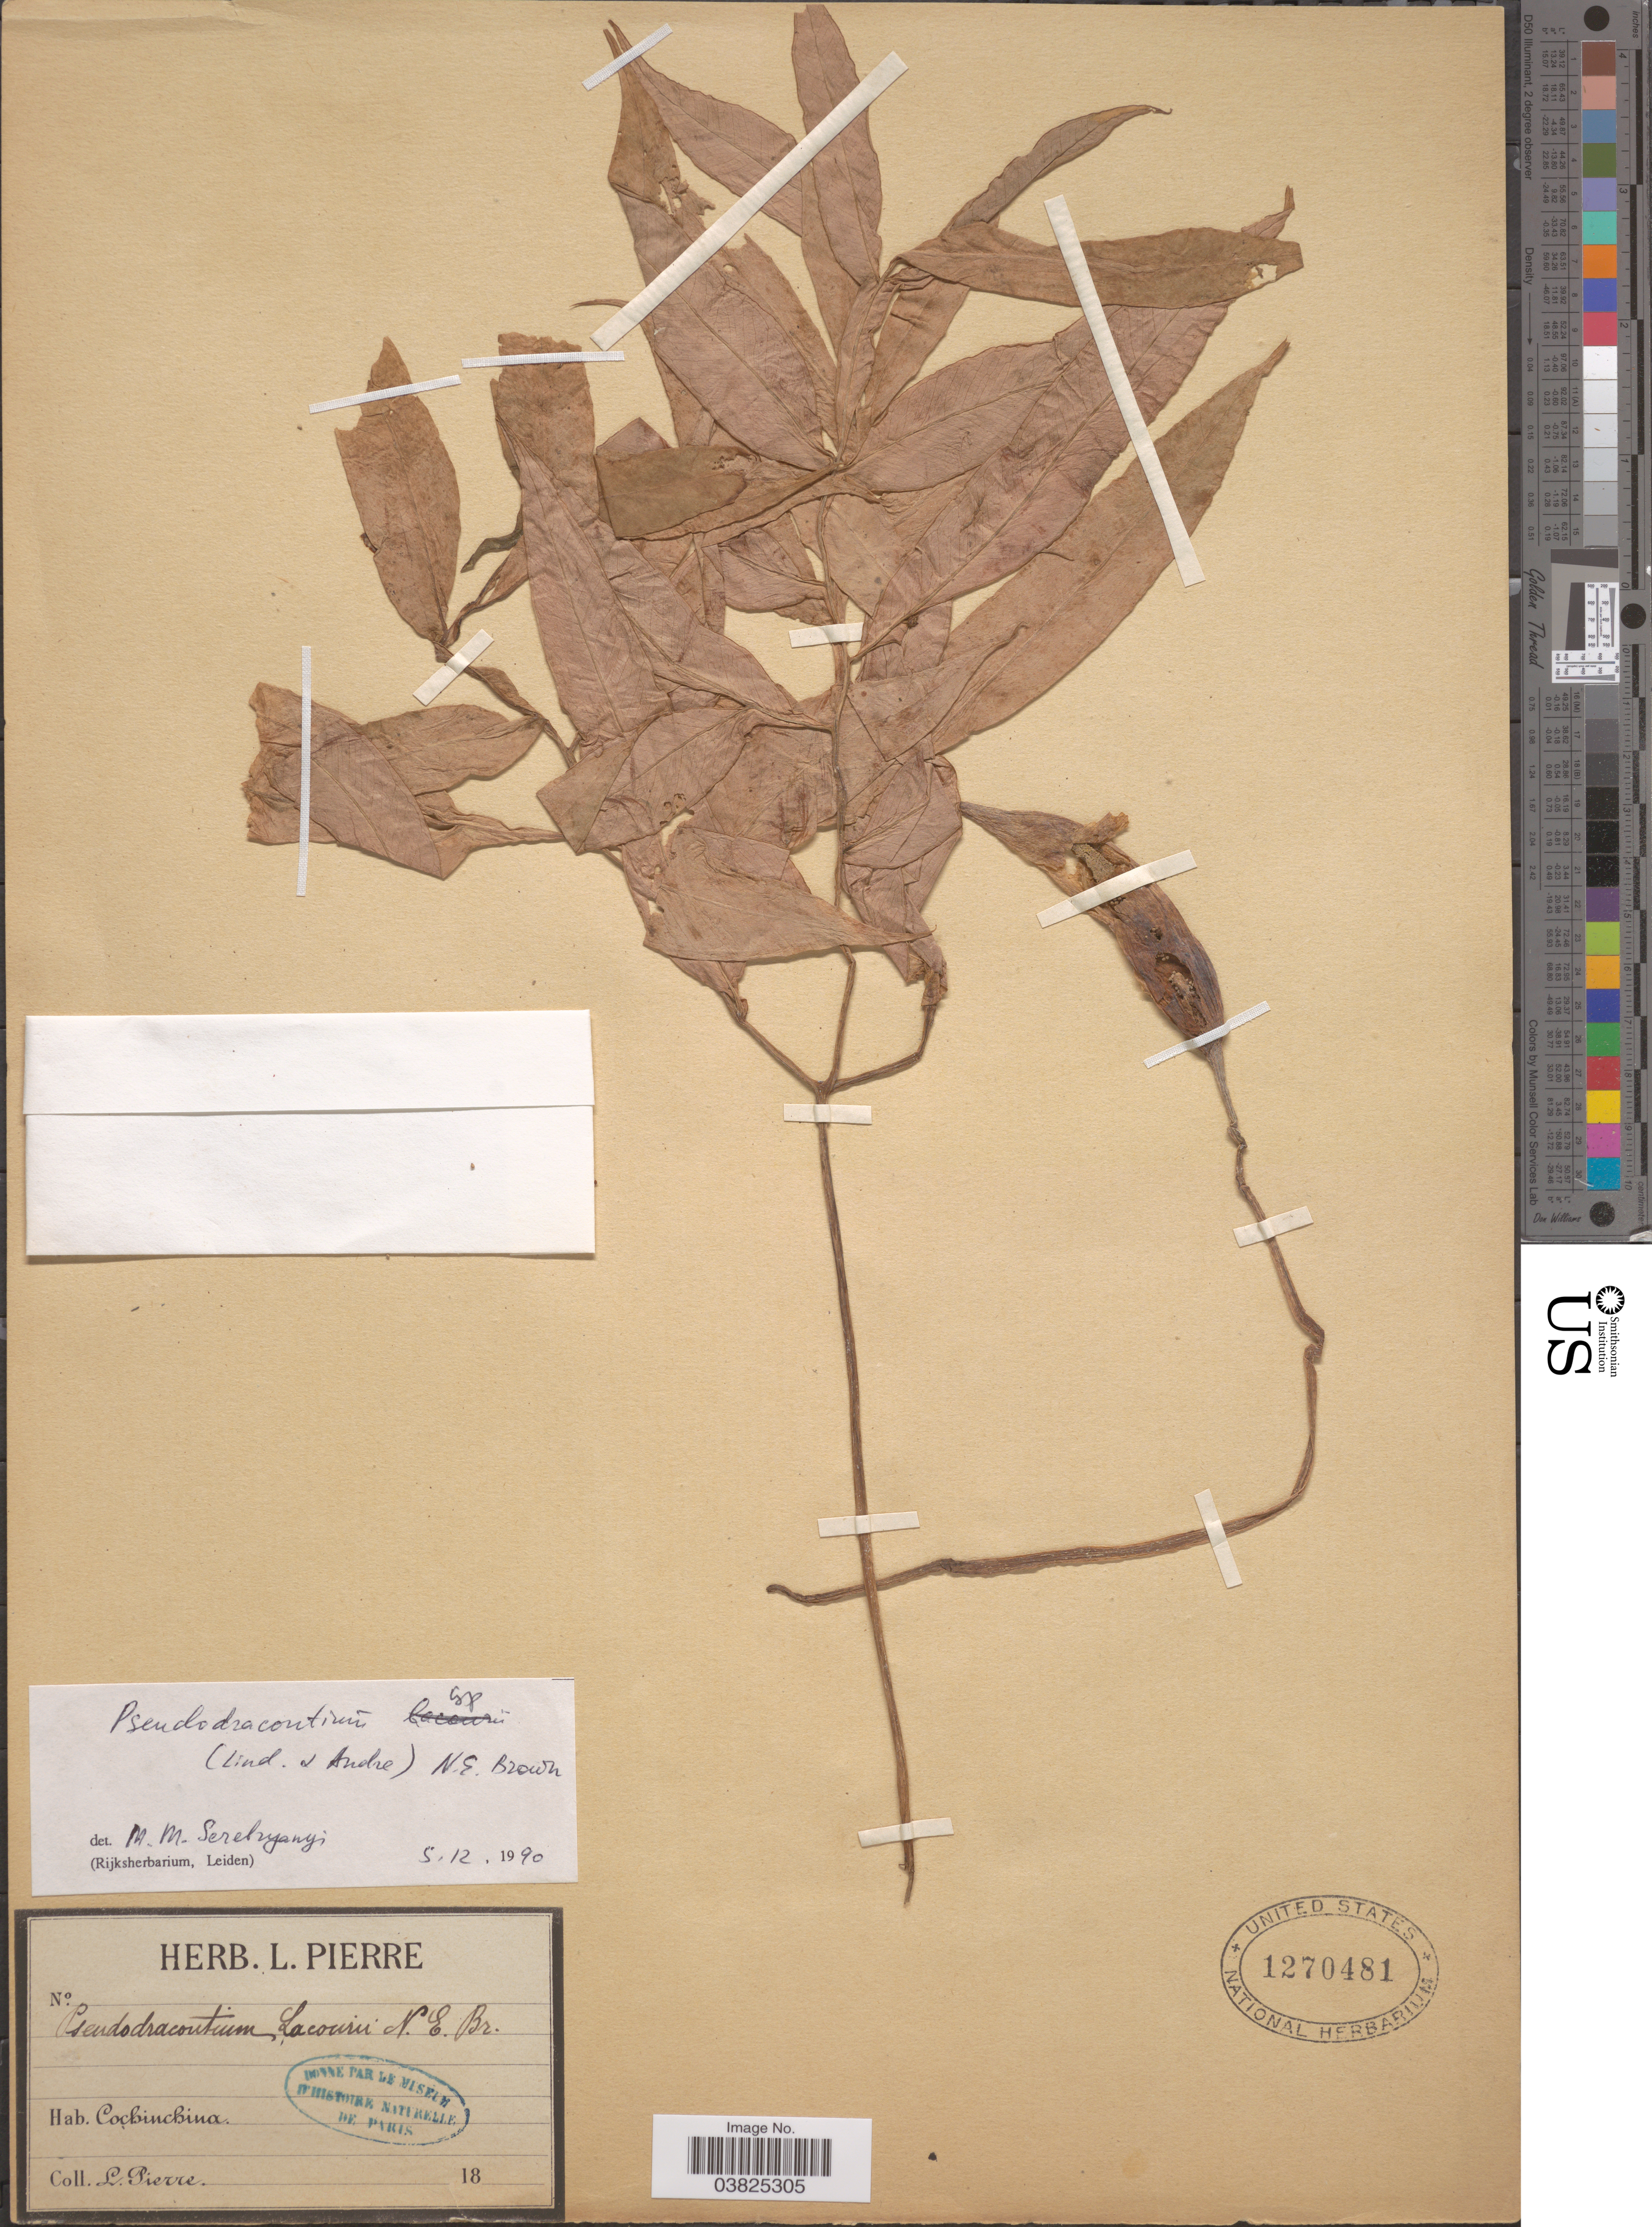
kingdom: Plantae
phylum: Tracheophyta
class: Liliopsida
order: Alismatales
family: Araceae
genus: Amorphophallus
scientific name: Amorphophallus sp.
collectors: L. Pierre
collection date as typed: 18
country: Vietnam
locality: Cochinchina.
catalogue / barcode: US 1270481